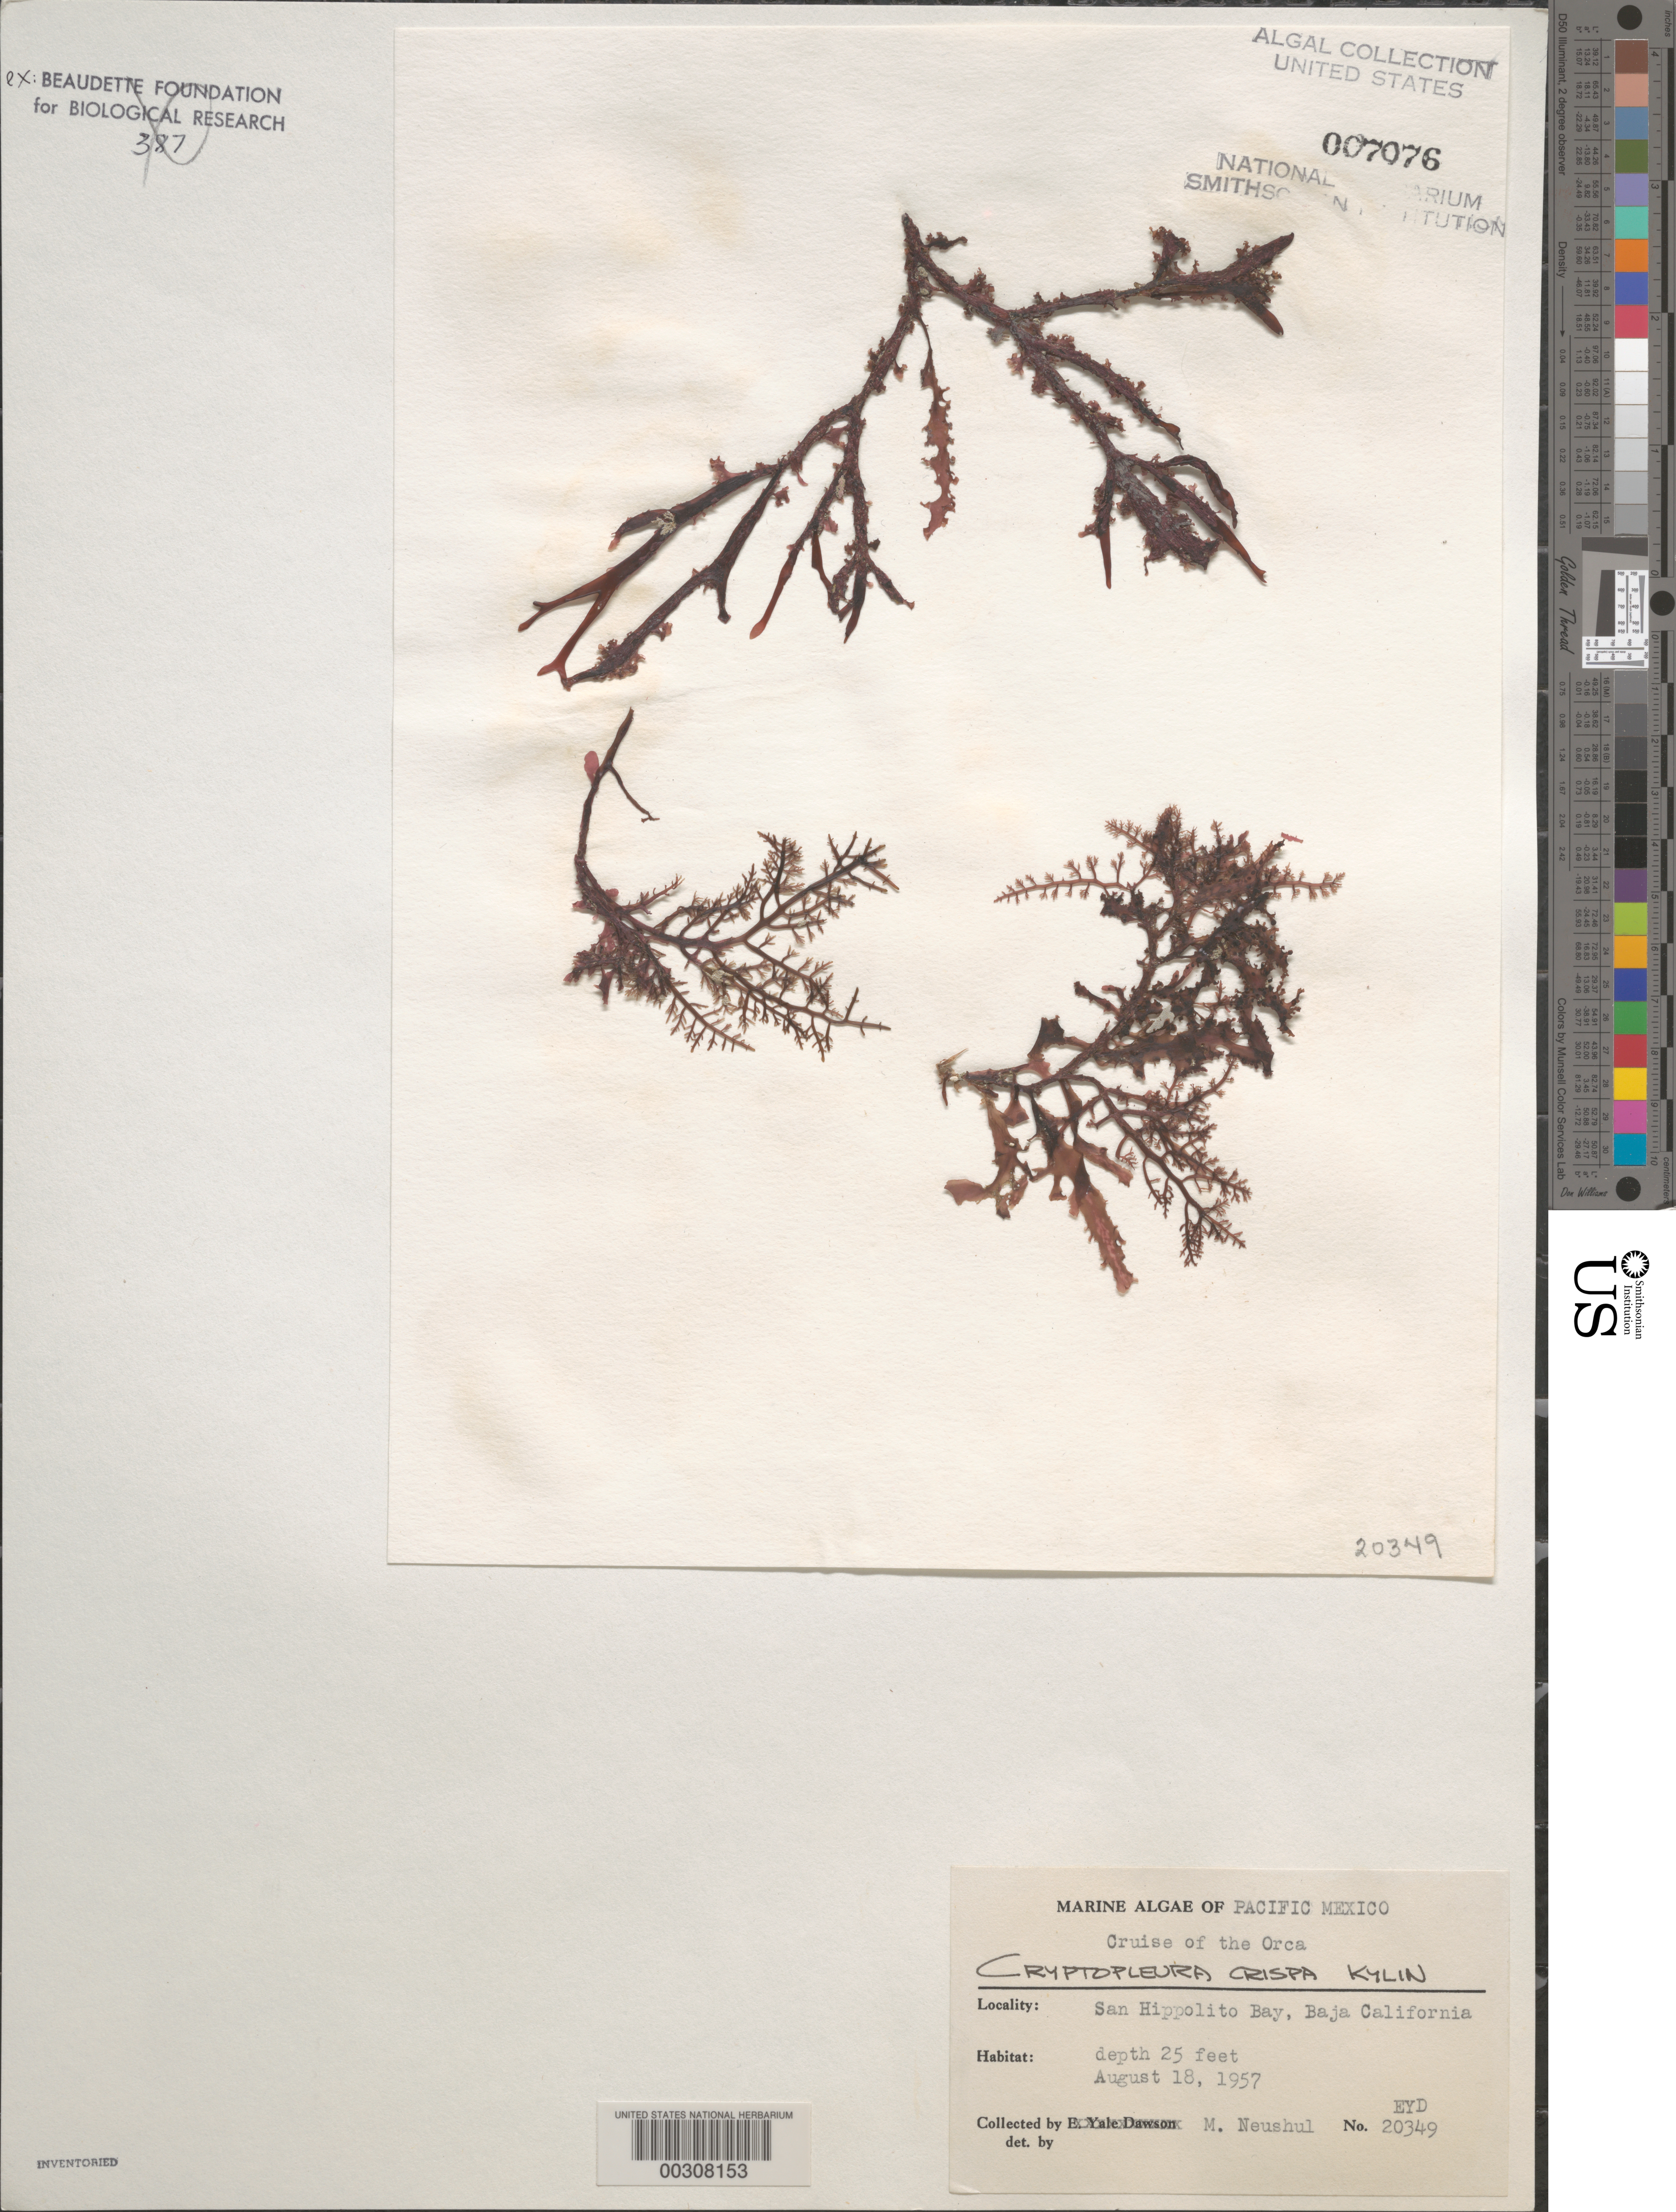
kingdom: Plantae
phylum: Rhodophyta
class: Florideophyceae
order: Ceramiales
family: Delesseriaceae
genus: Cryptopleura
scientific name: Cryptopleura crispa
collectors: M. Neushul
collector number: EYD 20349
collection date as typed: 18 Aug 1957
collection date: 1957-08-18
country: Mexico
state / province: Baja California Sur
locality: Bahia San Hipolito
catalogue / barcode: US 7076